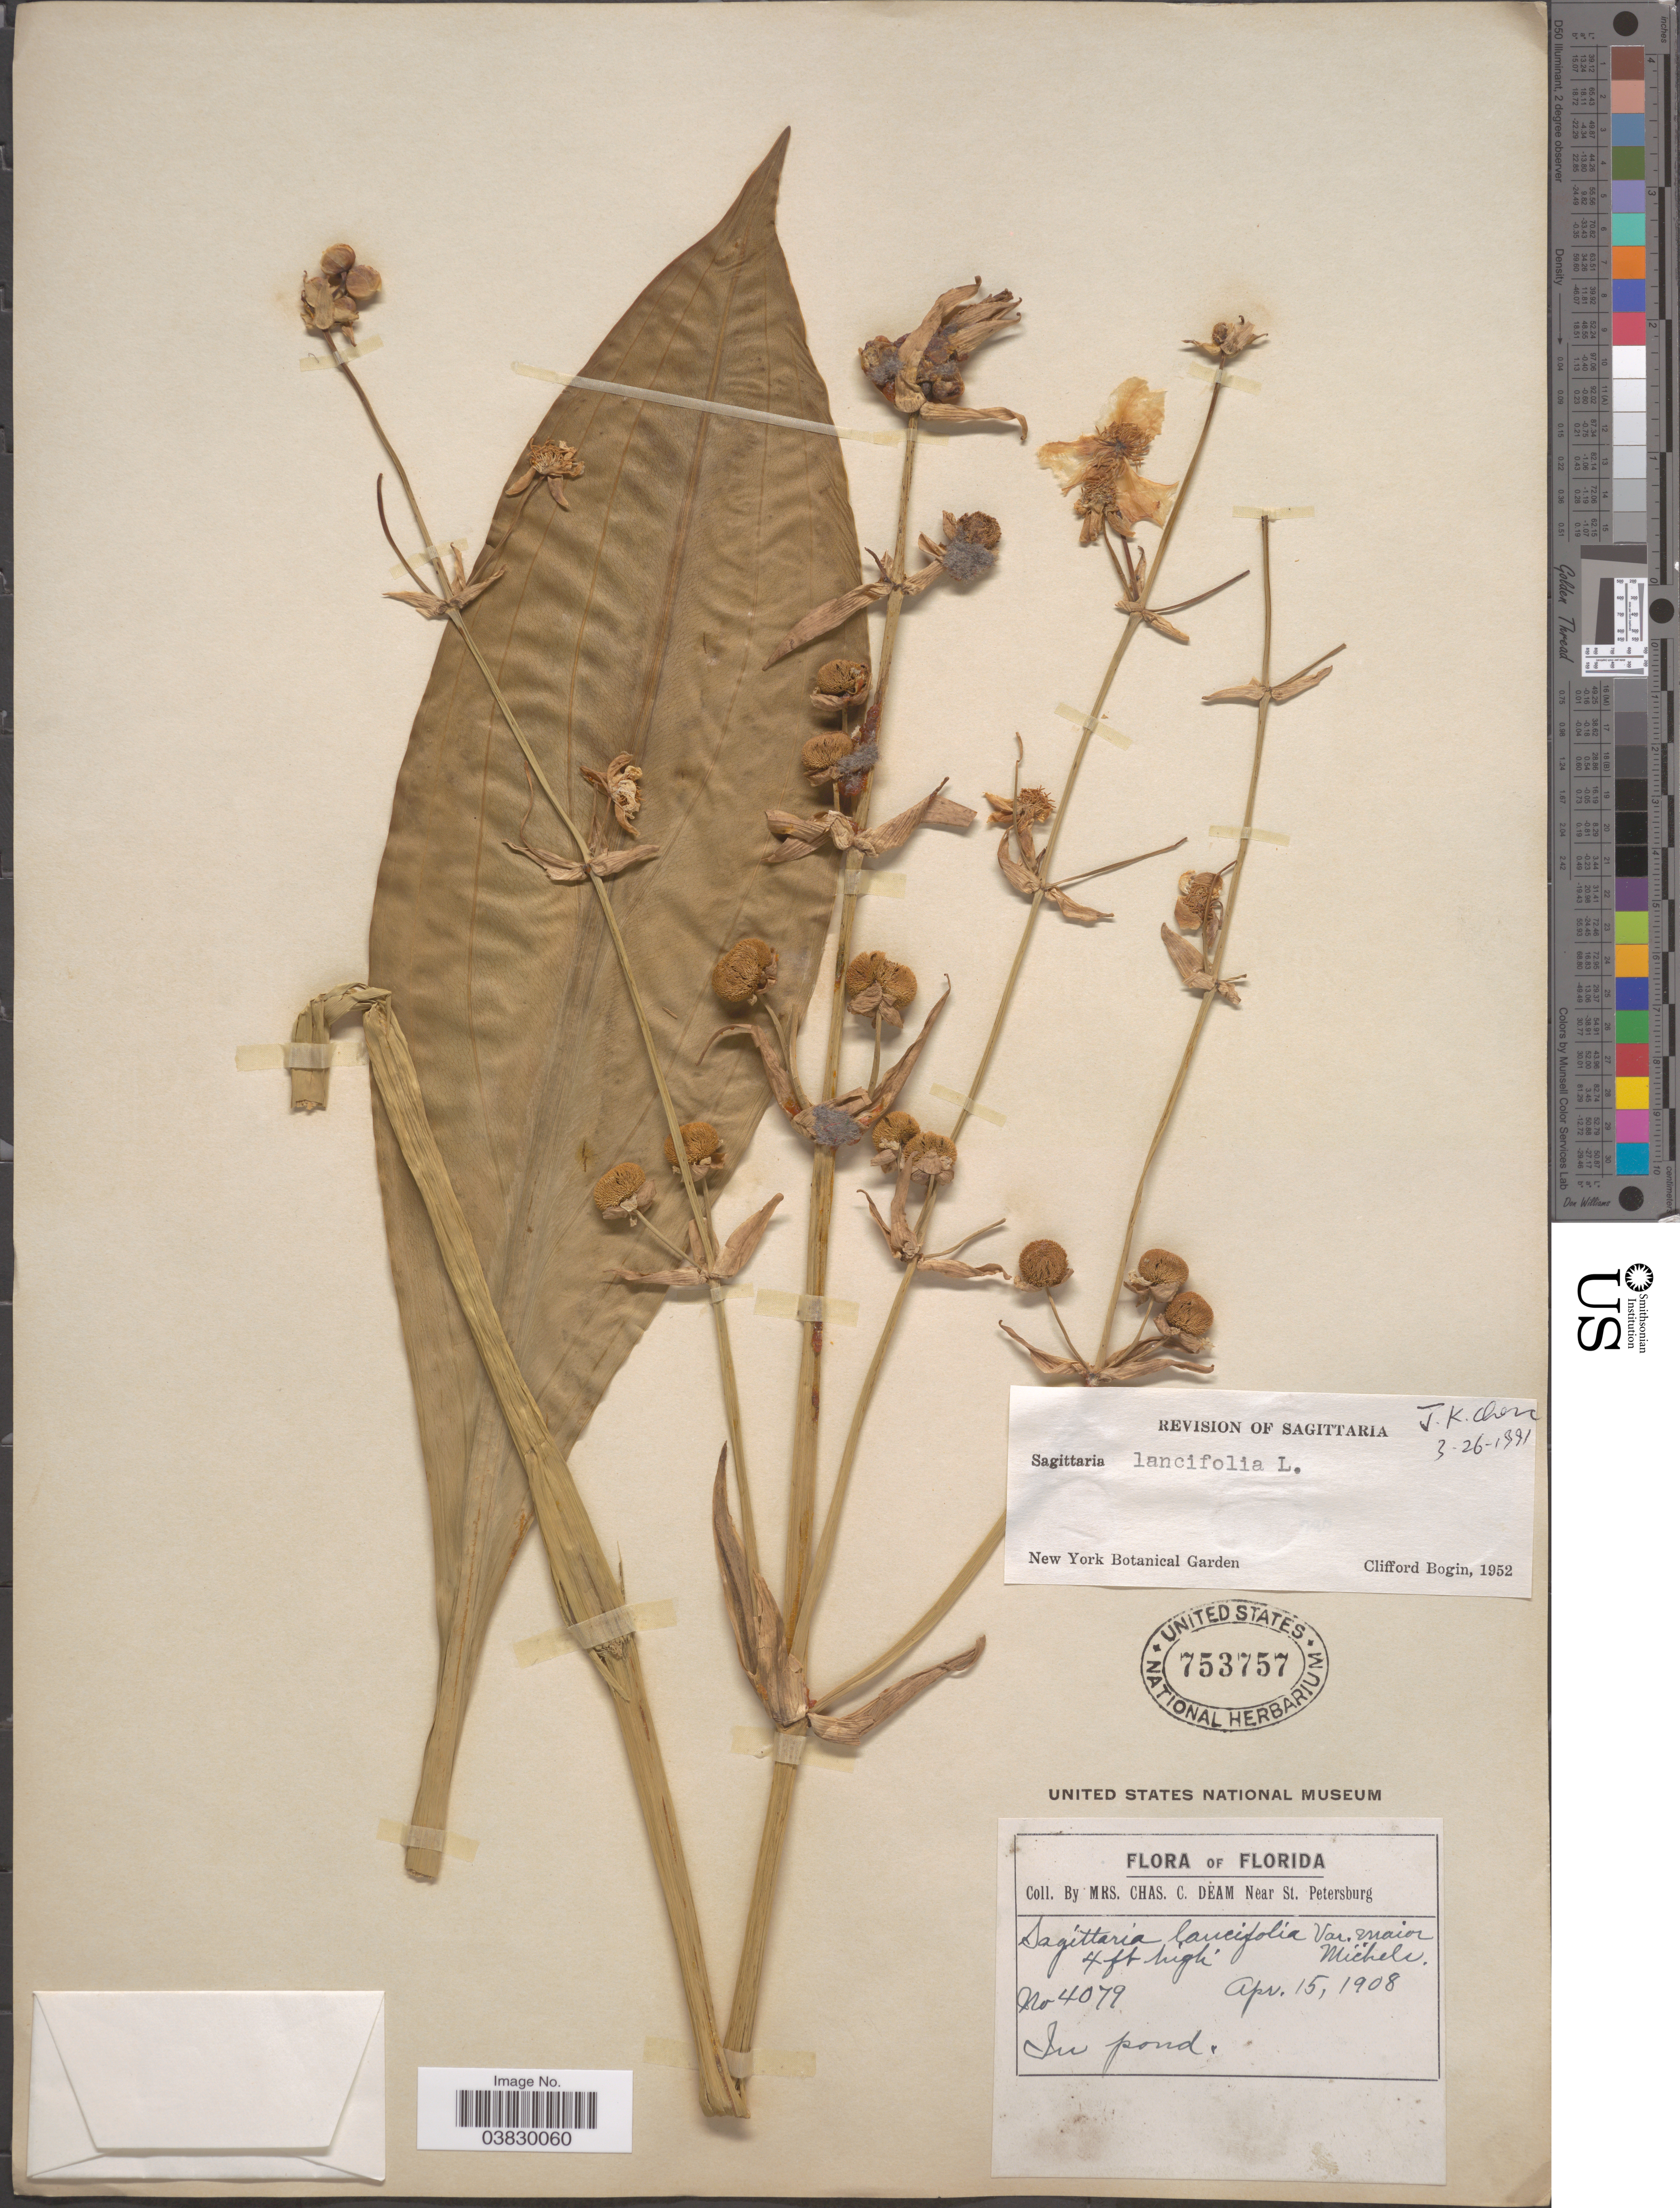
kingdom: Plantae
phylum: Tracheophyta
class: Liliopsida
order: Alismatales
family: Alismataceae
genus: Sagittaria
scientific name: Sagittaria lancifolia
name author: L.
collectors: C. Deam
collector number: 4079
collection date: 1908-04-15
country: United States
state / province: Florida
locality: Near St. Petersburg. In pond.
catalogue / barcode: US 753757